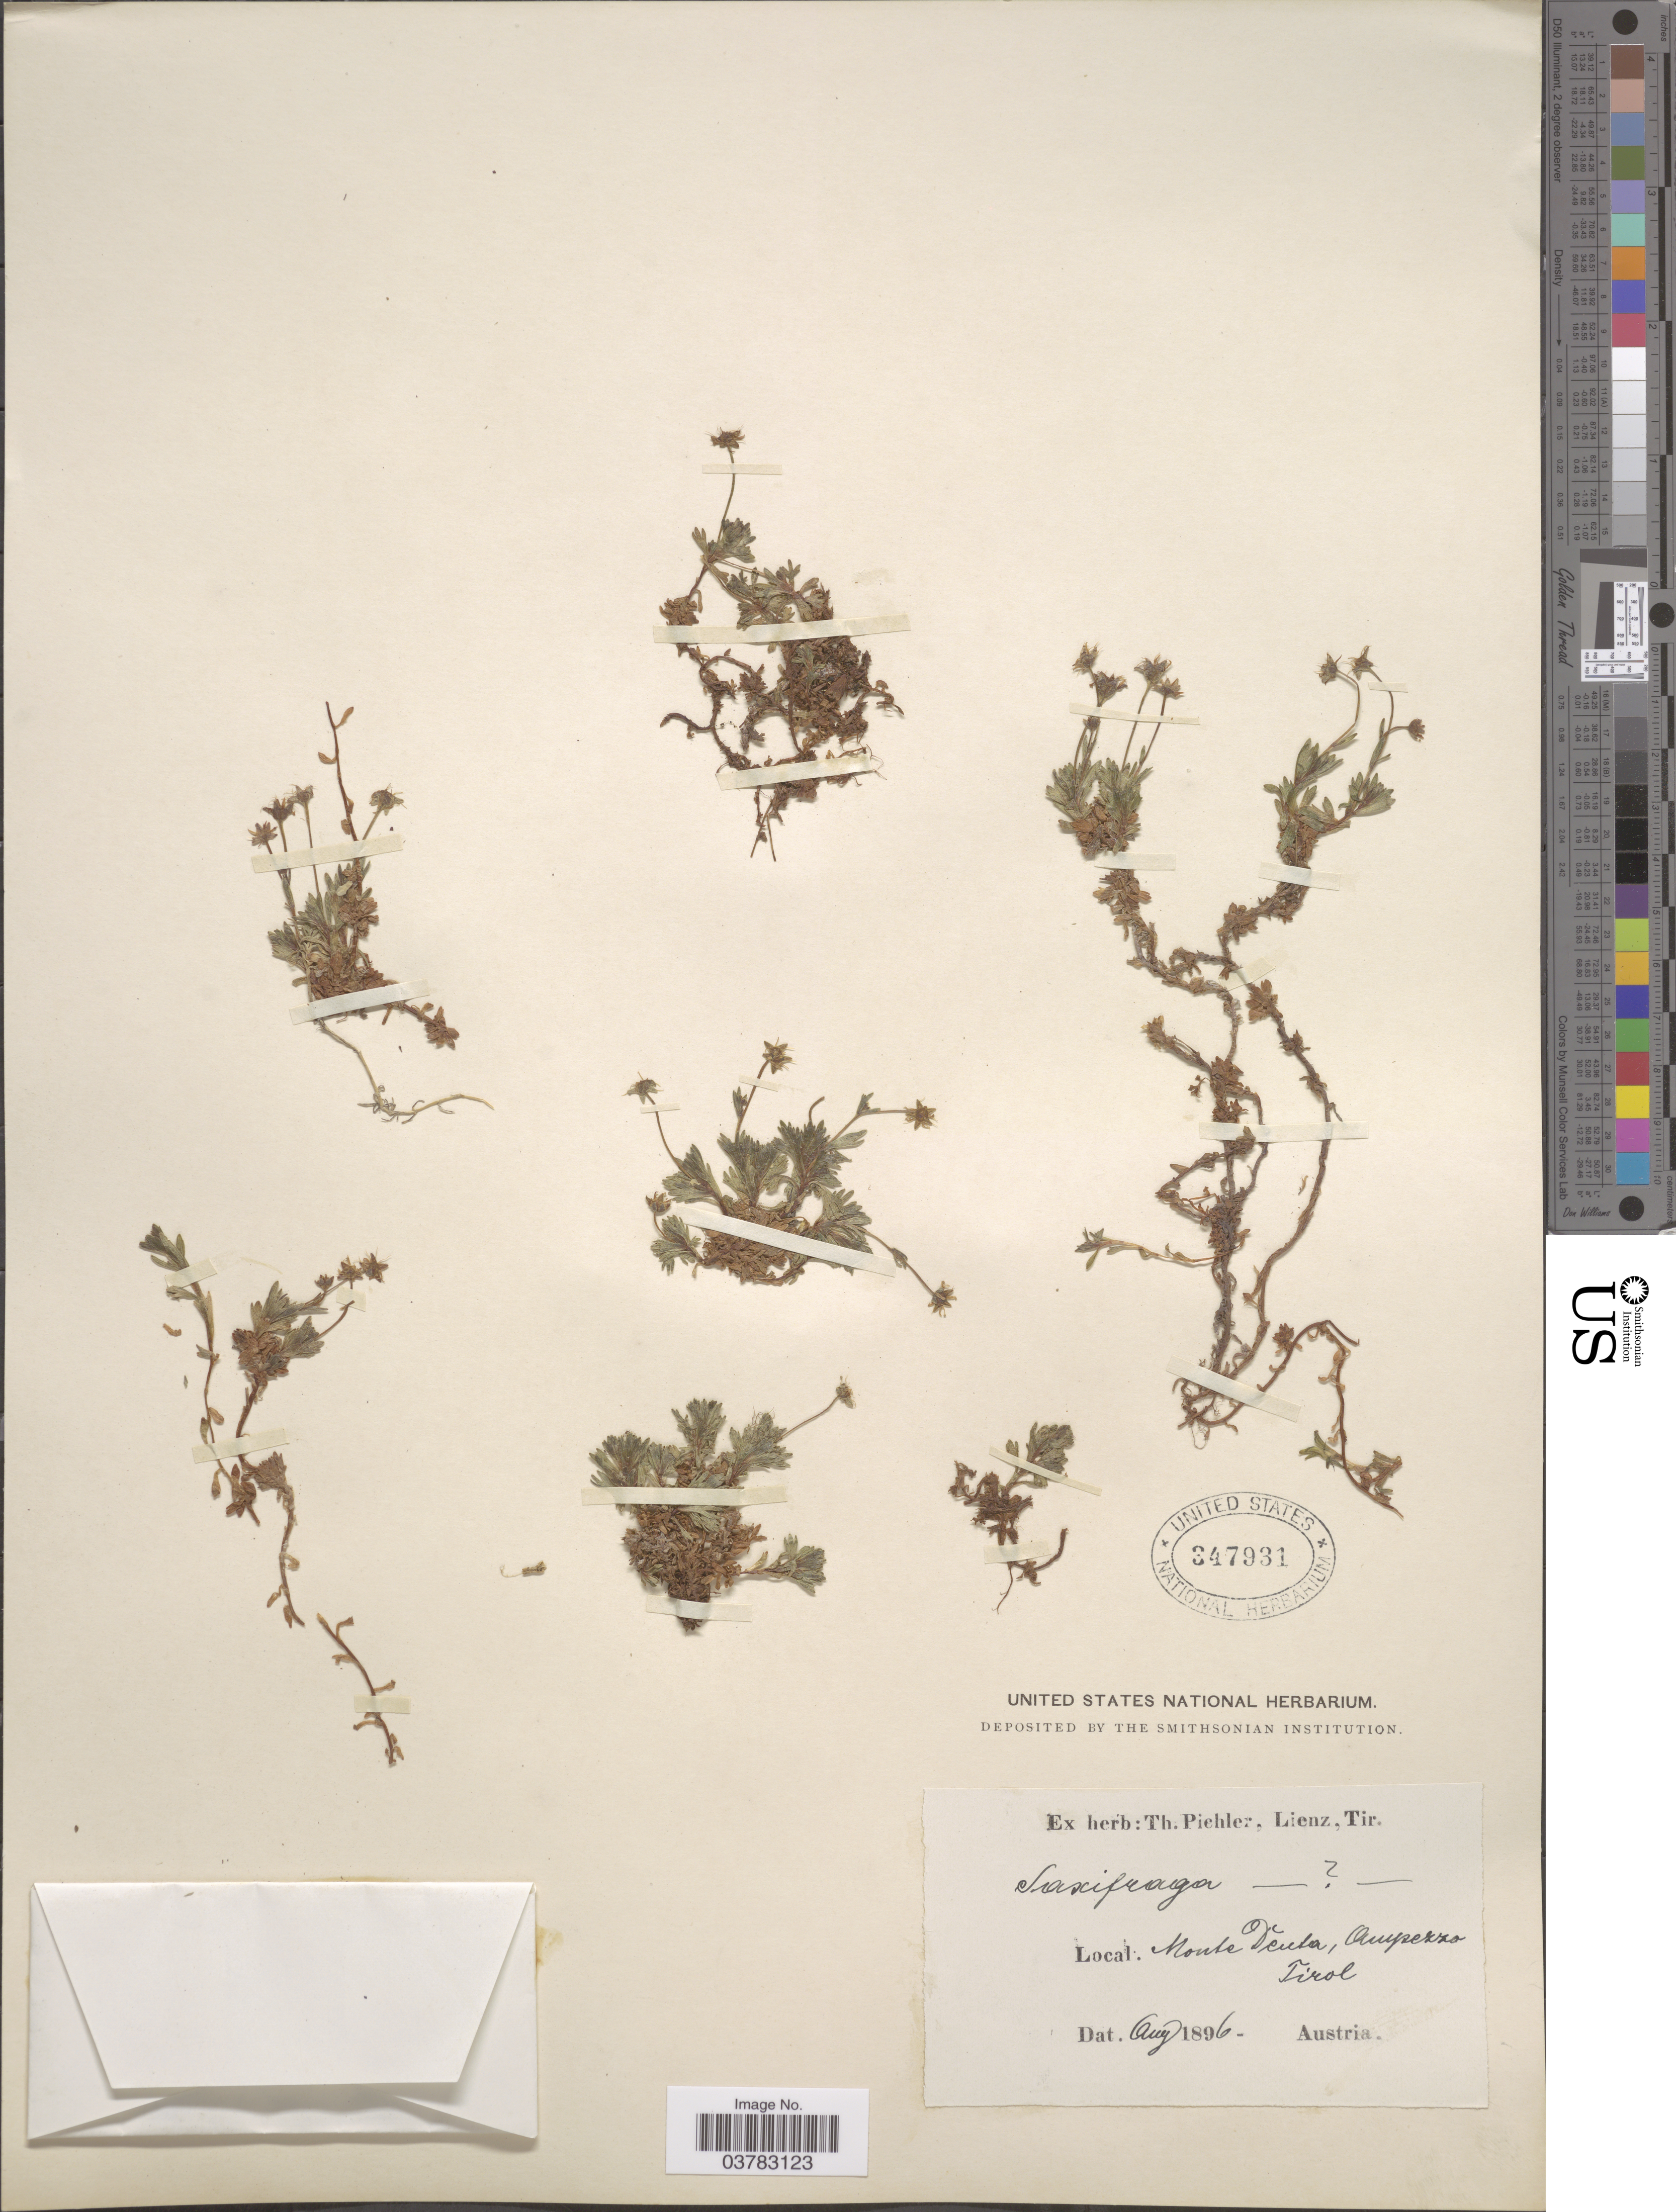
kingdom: Plantae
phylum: Tracheophyta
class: Magnoliopsida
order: Saxifragales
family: Saxifragaceae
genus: Saxifraga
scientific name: Saxifraga sp.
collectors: ex herb. T. Pichler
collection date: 1896-08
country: Italy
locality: Monte Deuta [interpreted], Ampezzo.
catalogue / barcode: US 347931